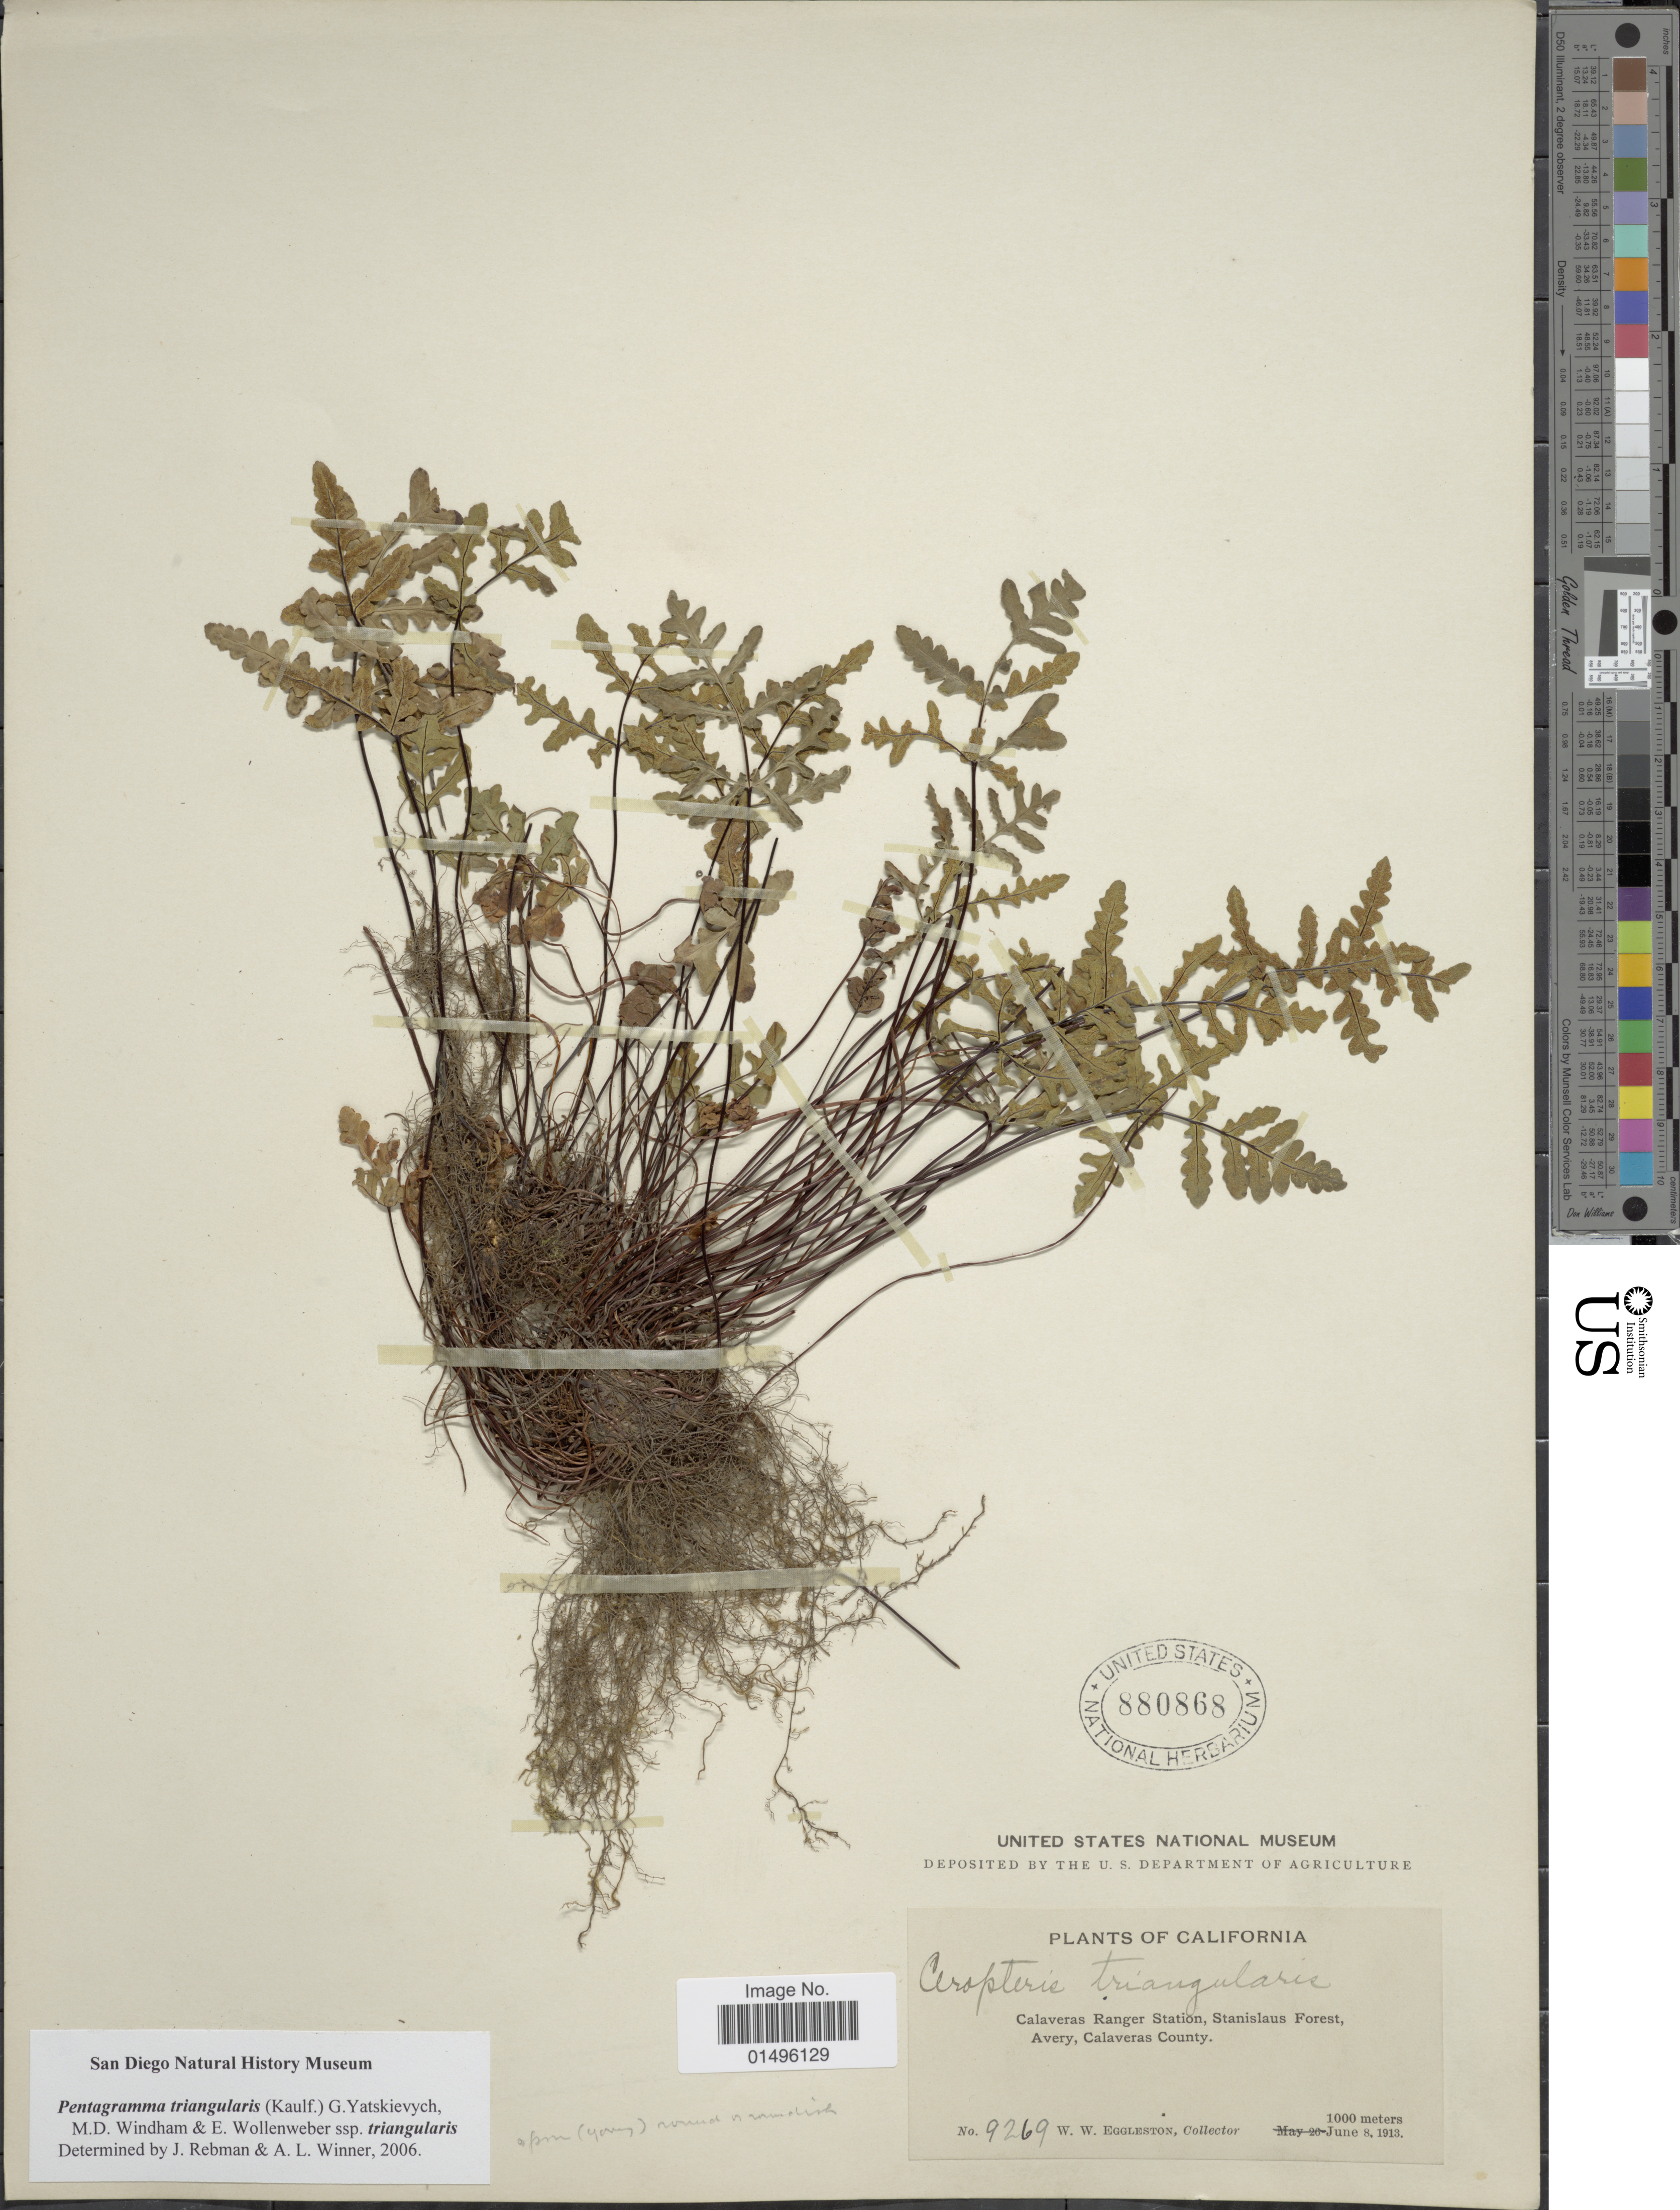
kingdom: Plantae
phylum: Tracheophyta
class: Polypodiopsida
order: Polypodiales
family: Pteridaceae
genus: Pentagramma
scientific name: Pentagramma triangularis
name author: (Kaulf.) Yatsk. et al.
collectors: W. W. Eggleston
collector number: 9269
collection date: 1913-06-08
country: United States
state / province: California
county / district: Calaveras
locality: California, Calaveras Ranger Station, Stanislaus Forest, Avery, Calavera County.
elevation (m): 1000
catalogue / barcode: US 880868